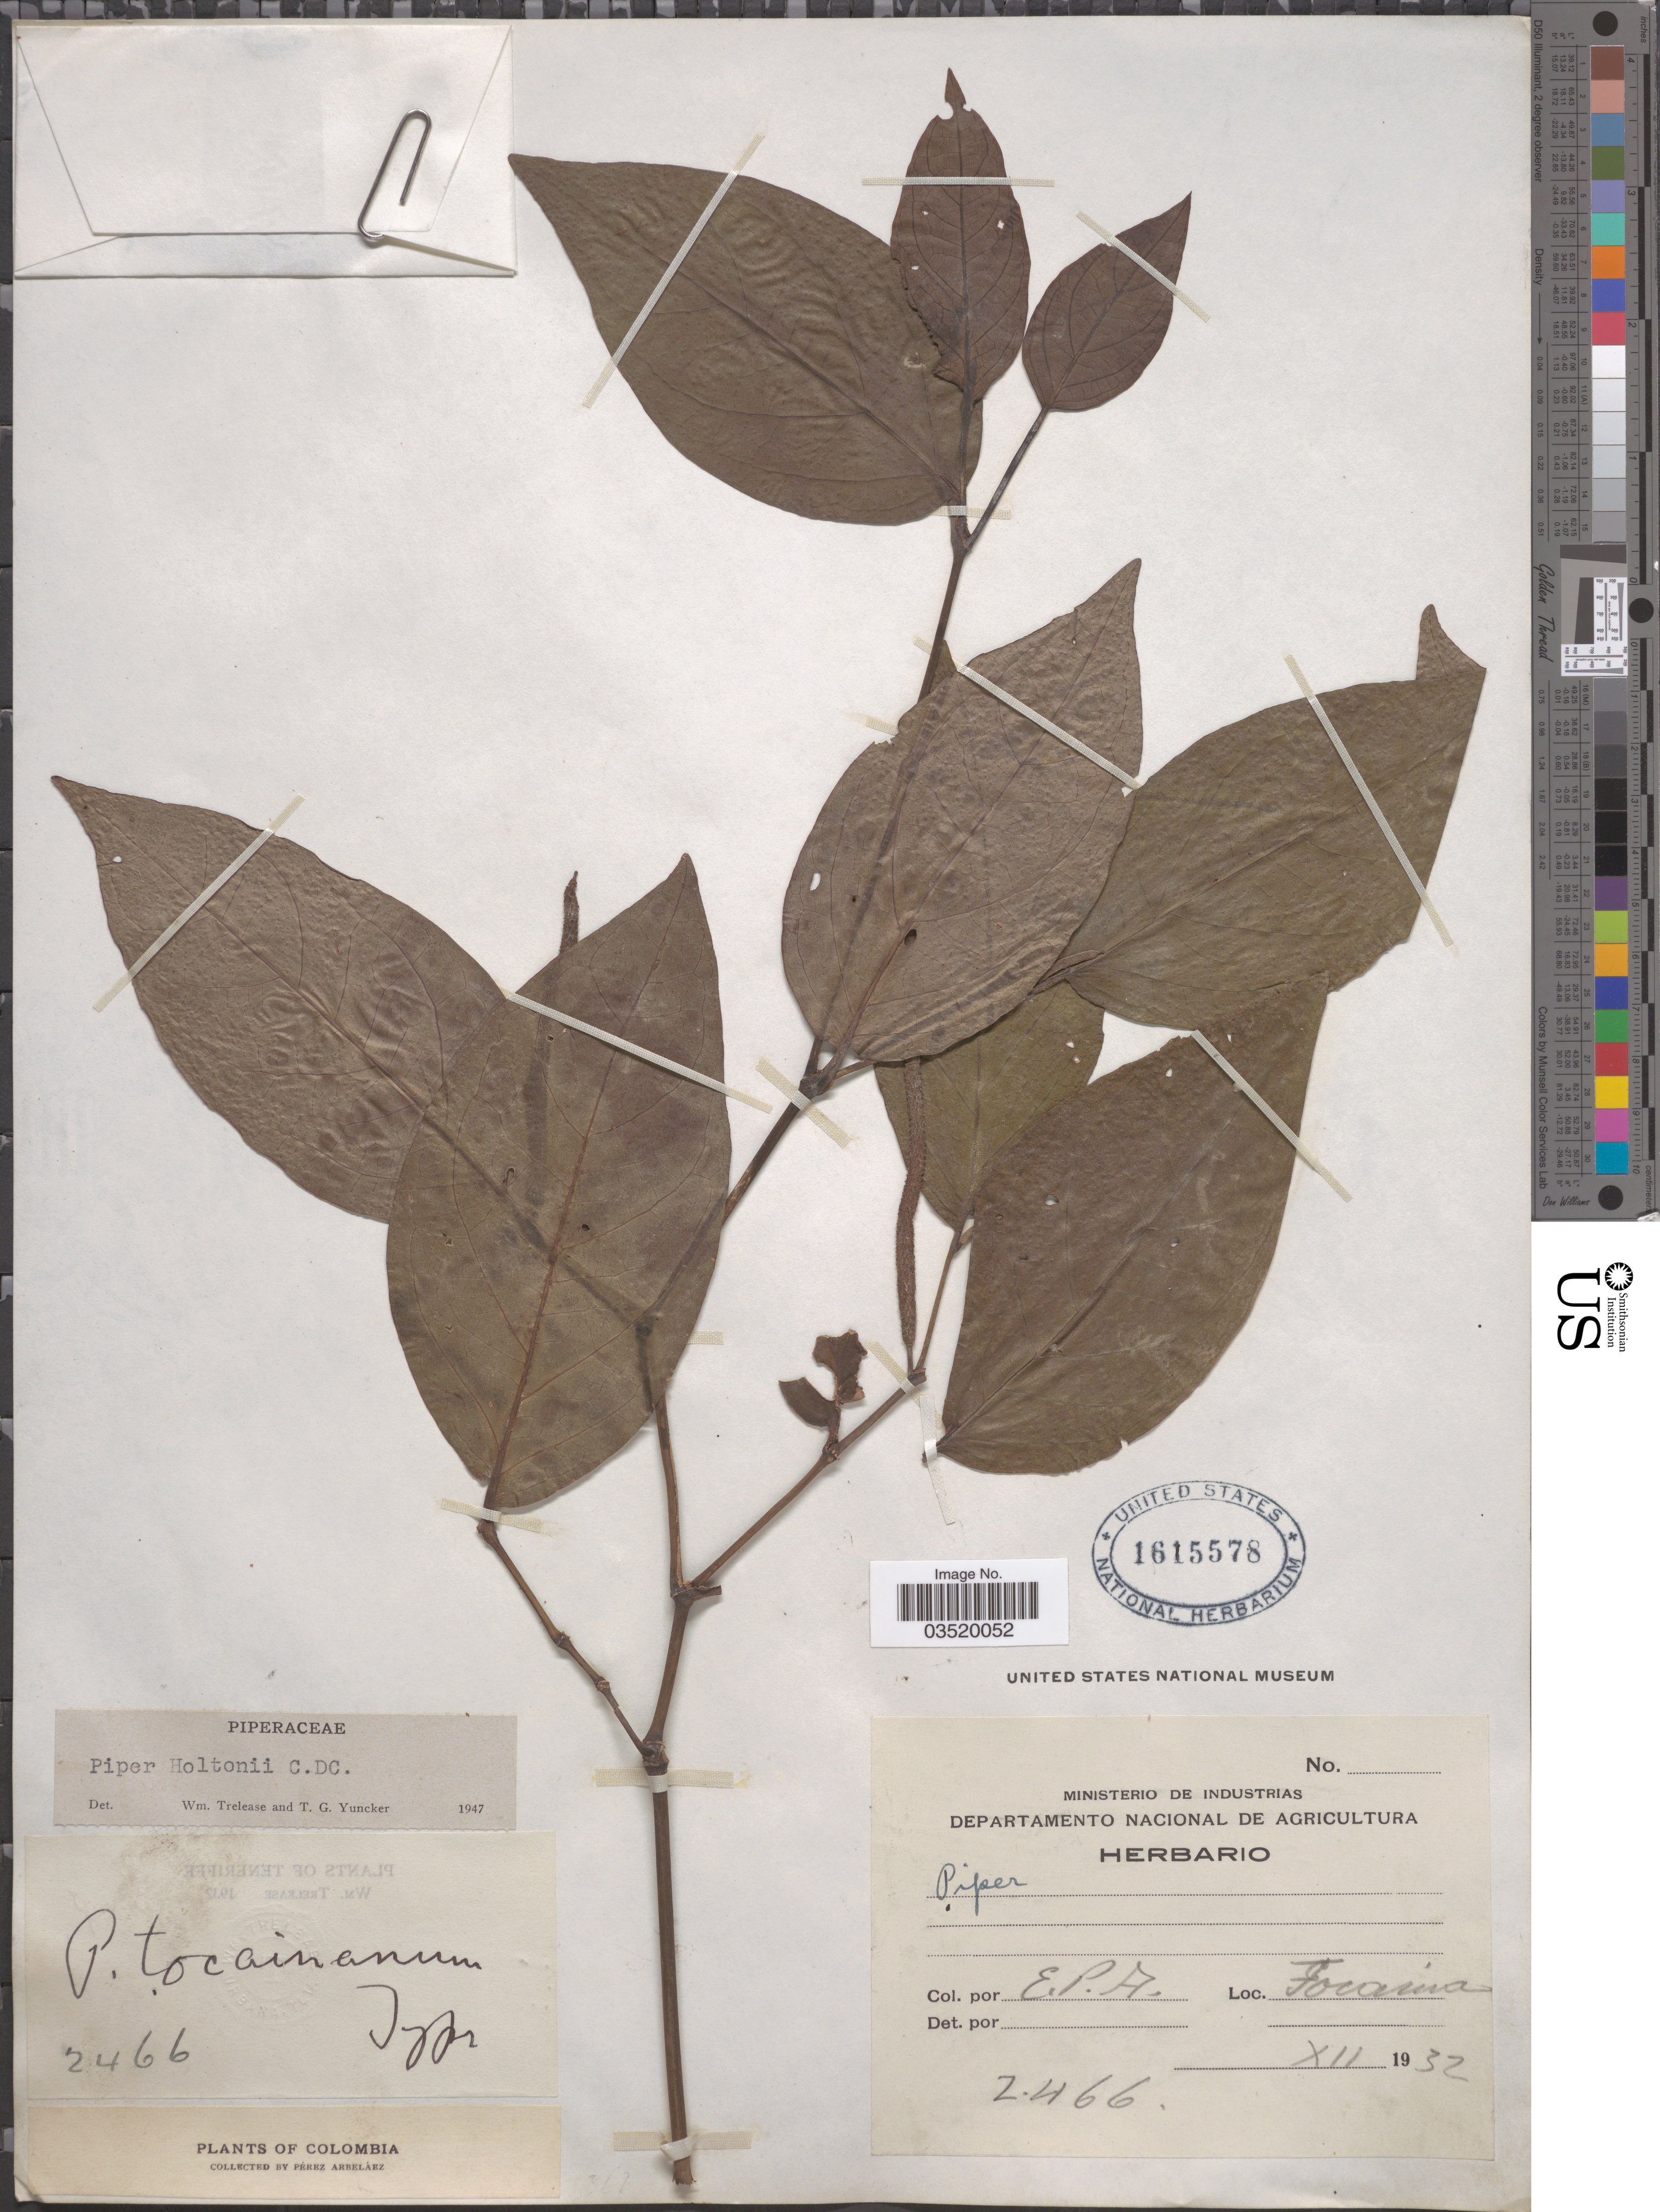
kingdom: Plantae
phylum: Tracheophyta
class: Magnoliopsida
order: Piperales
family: Piperaceae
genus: Piper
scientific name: Piper holtonii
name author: Trel.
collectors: E. Pérez Arbeláez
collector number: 2466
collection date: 1932-07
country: Colombia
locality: Tocaima.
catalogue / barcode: US 1615578